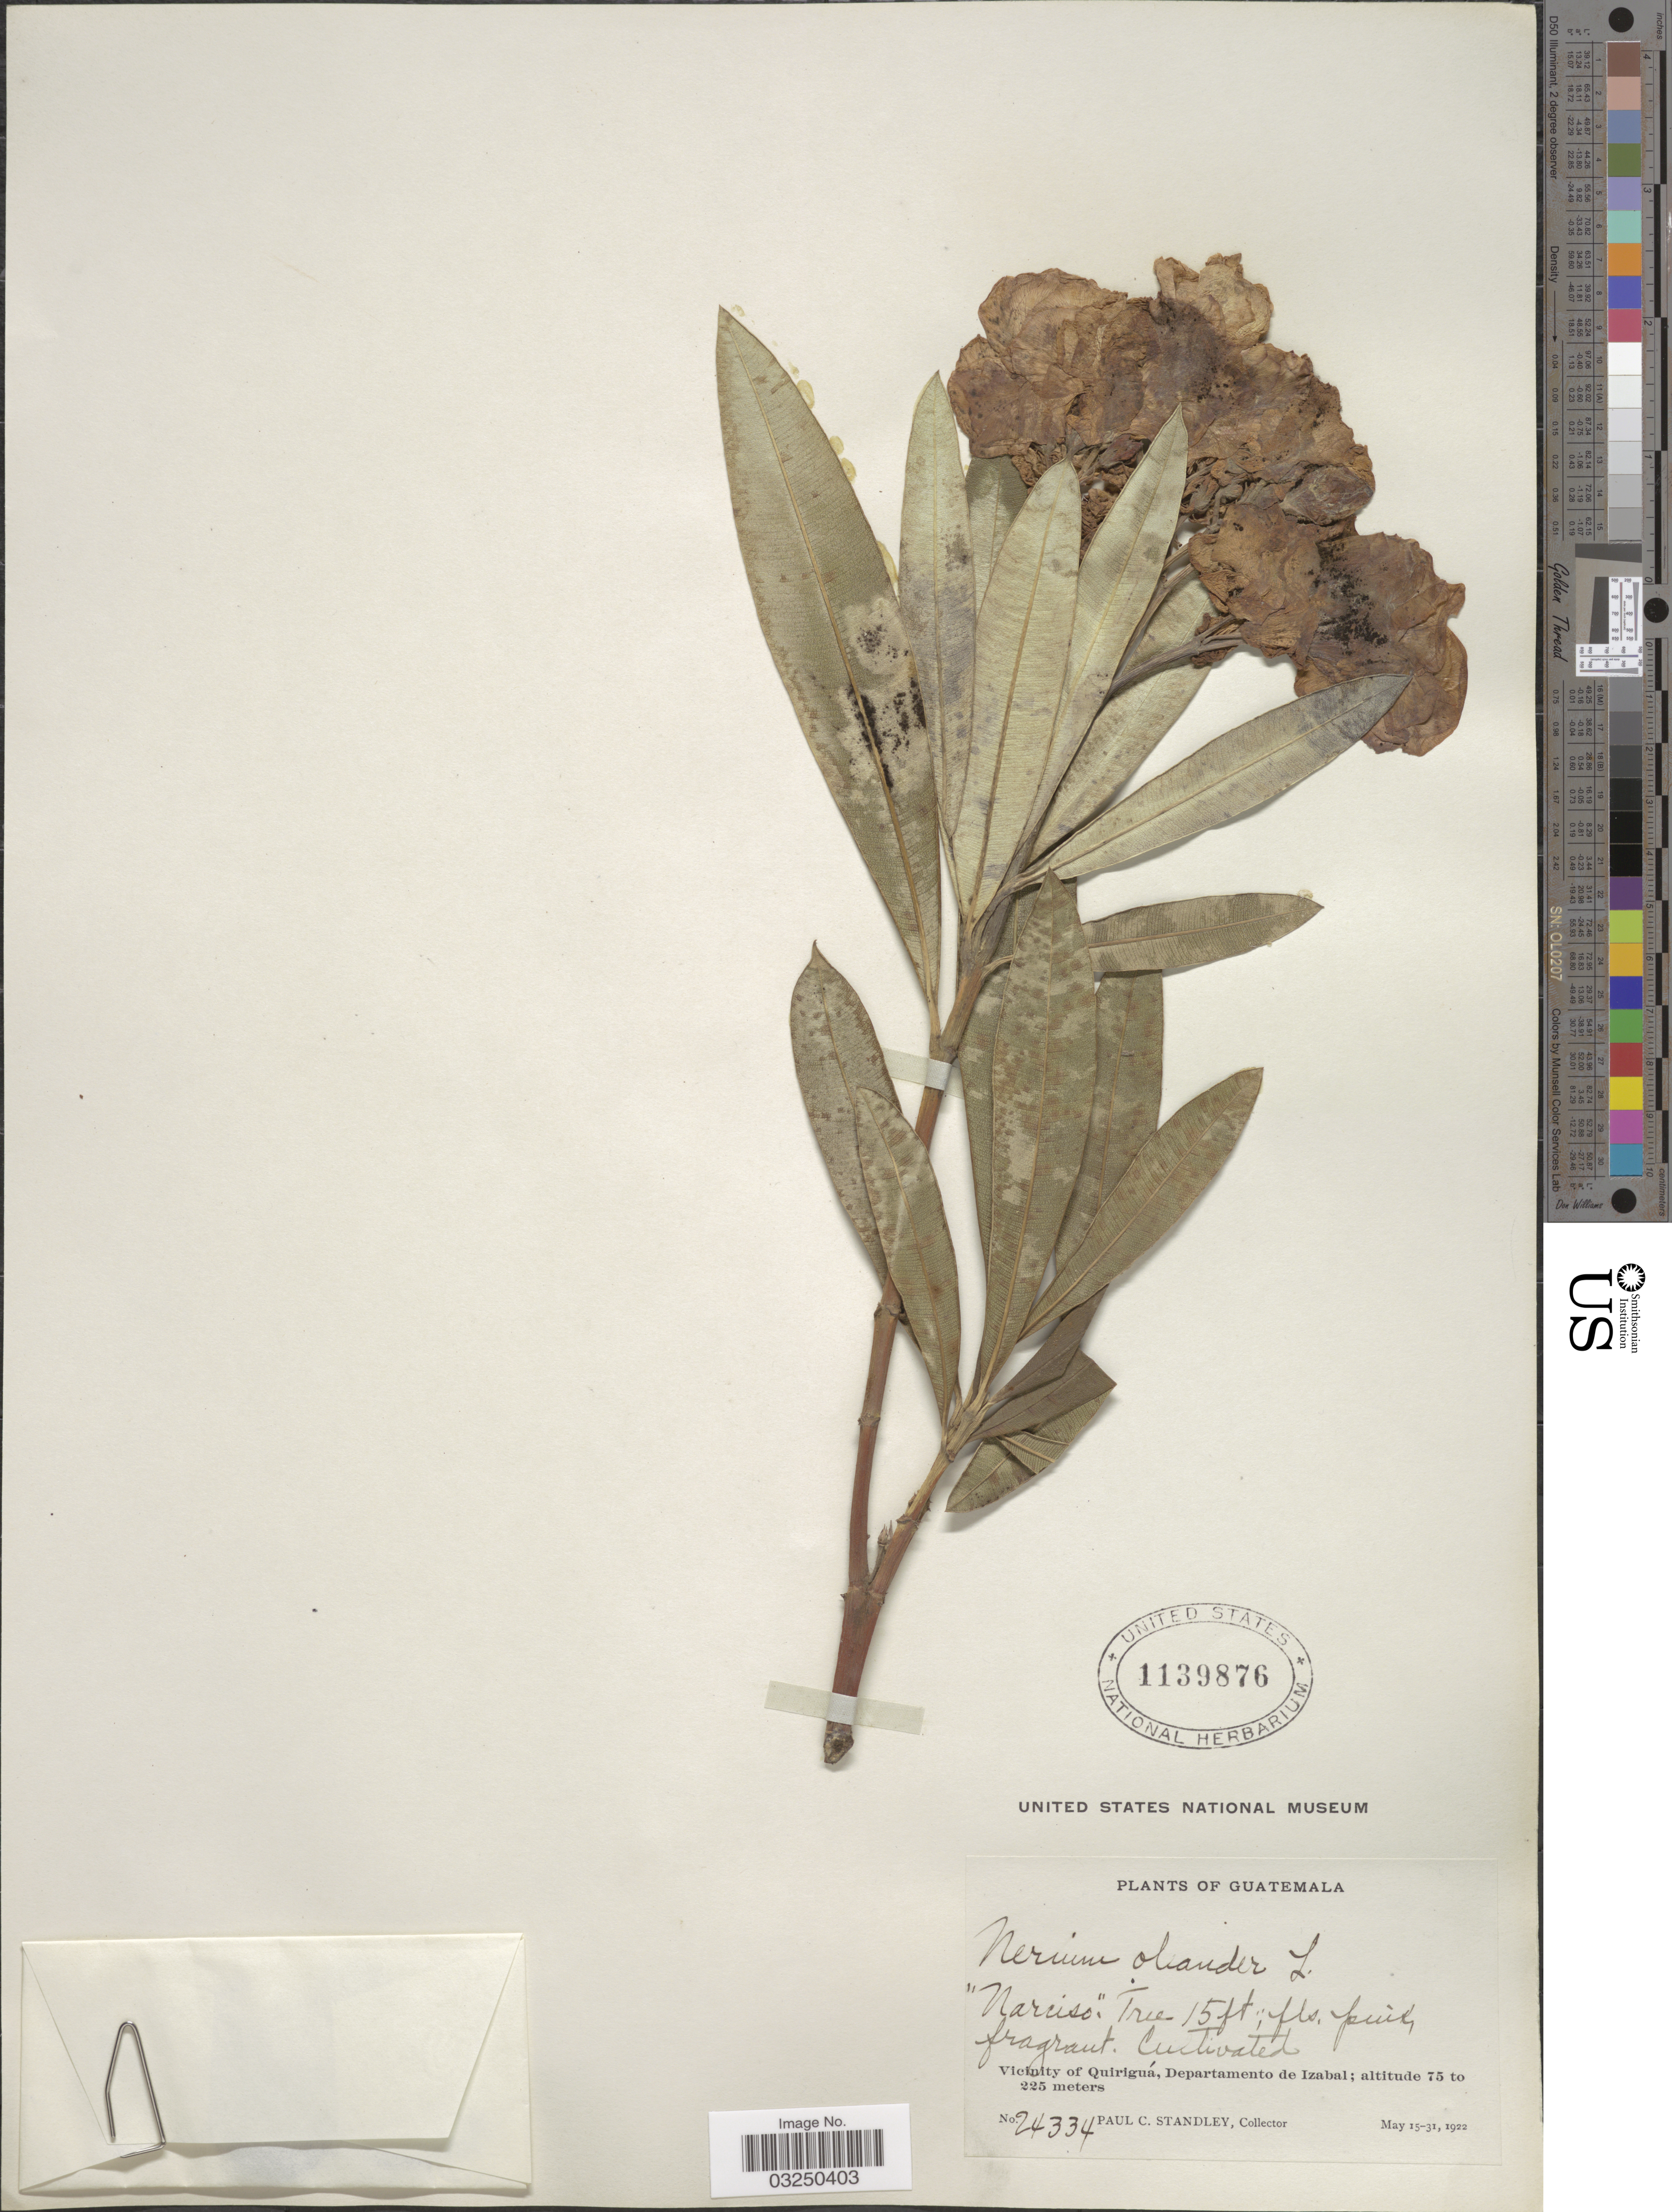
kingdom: Plantae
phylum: Tracheophyta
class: Magnoliopsida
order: Gentianales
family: Apocynaceae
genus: Nerium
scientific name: Nerium oleander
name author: L.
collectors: P. C. Standley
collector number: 24334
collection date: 1922-05-15/1922-05-31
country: Guatemala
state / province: Izabal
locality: Vicinity of Quiriguá, Departamento de Izabal.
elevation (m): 75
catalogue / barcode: US 1139876